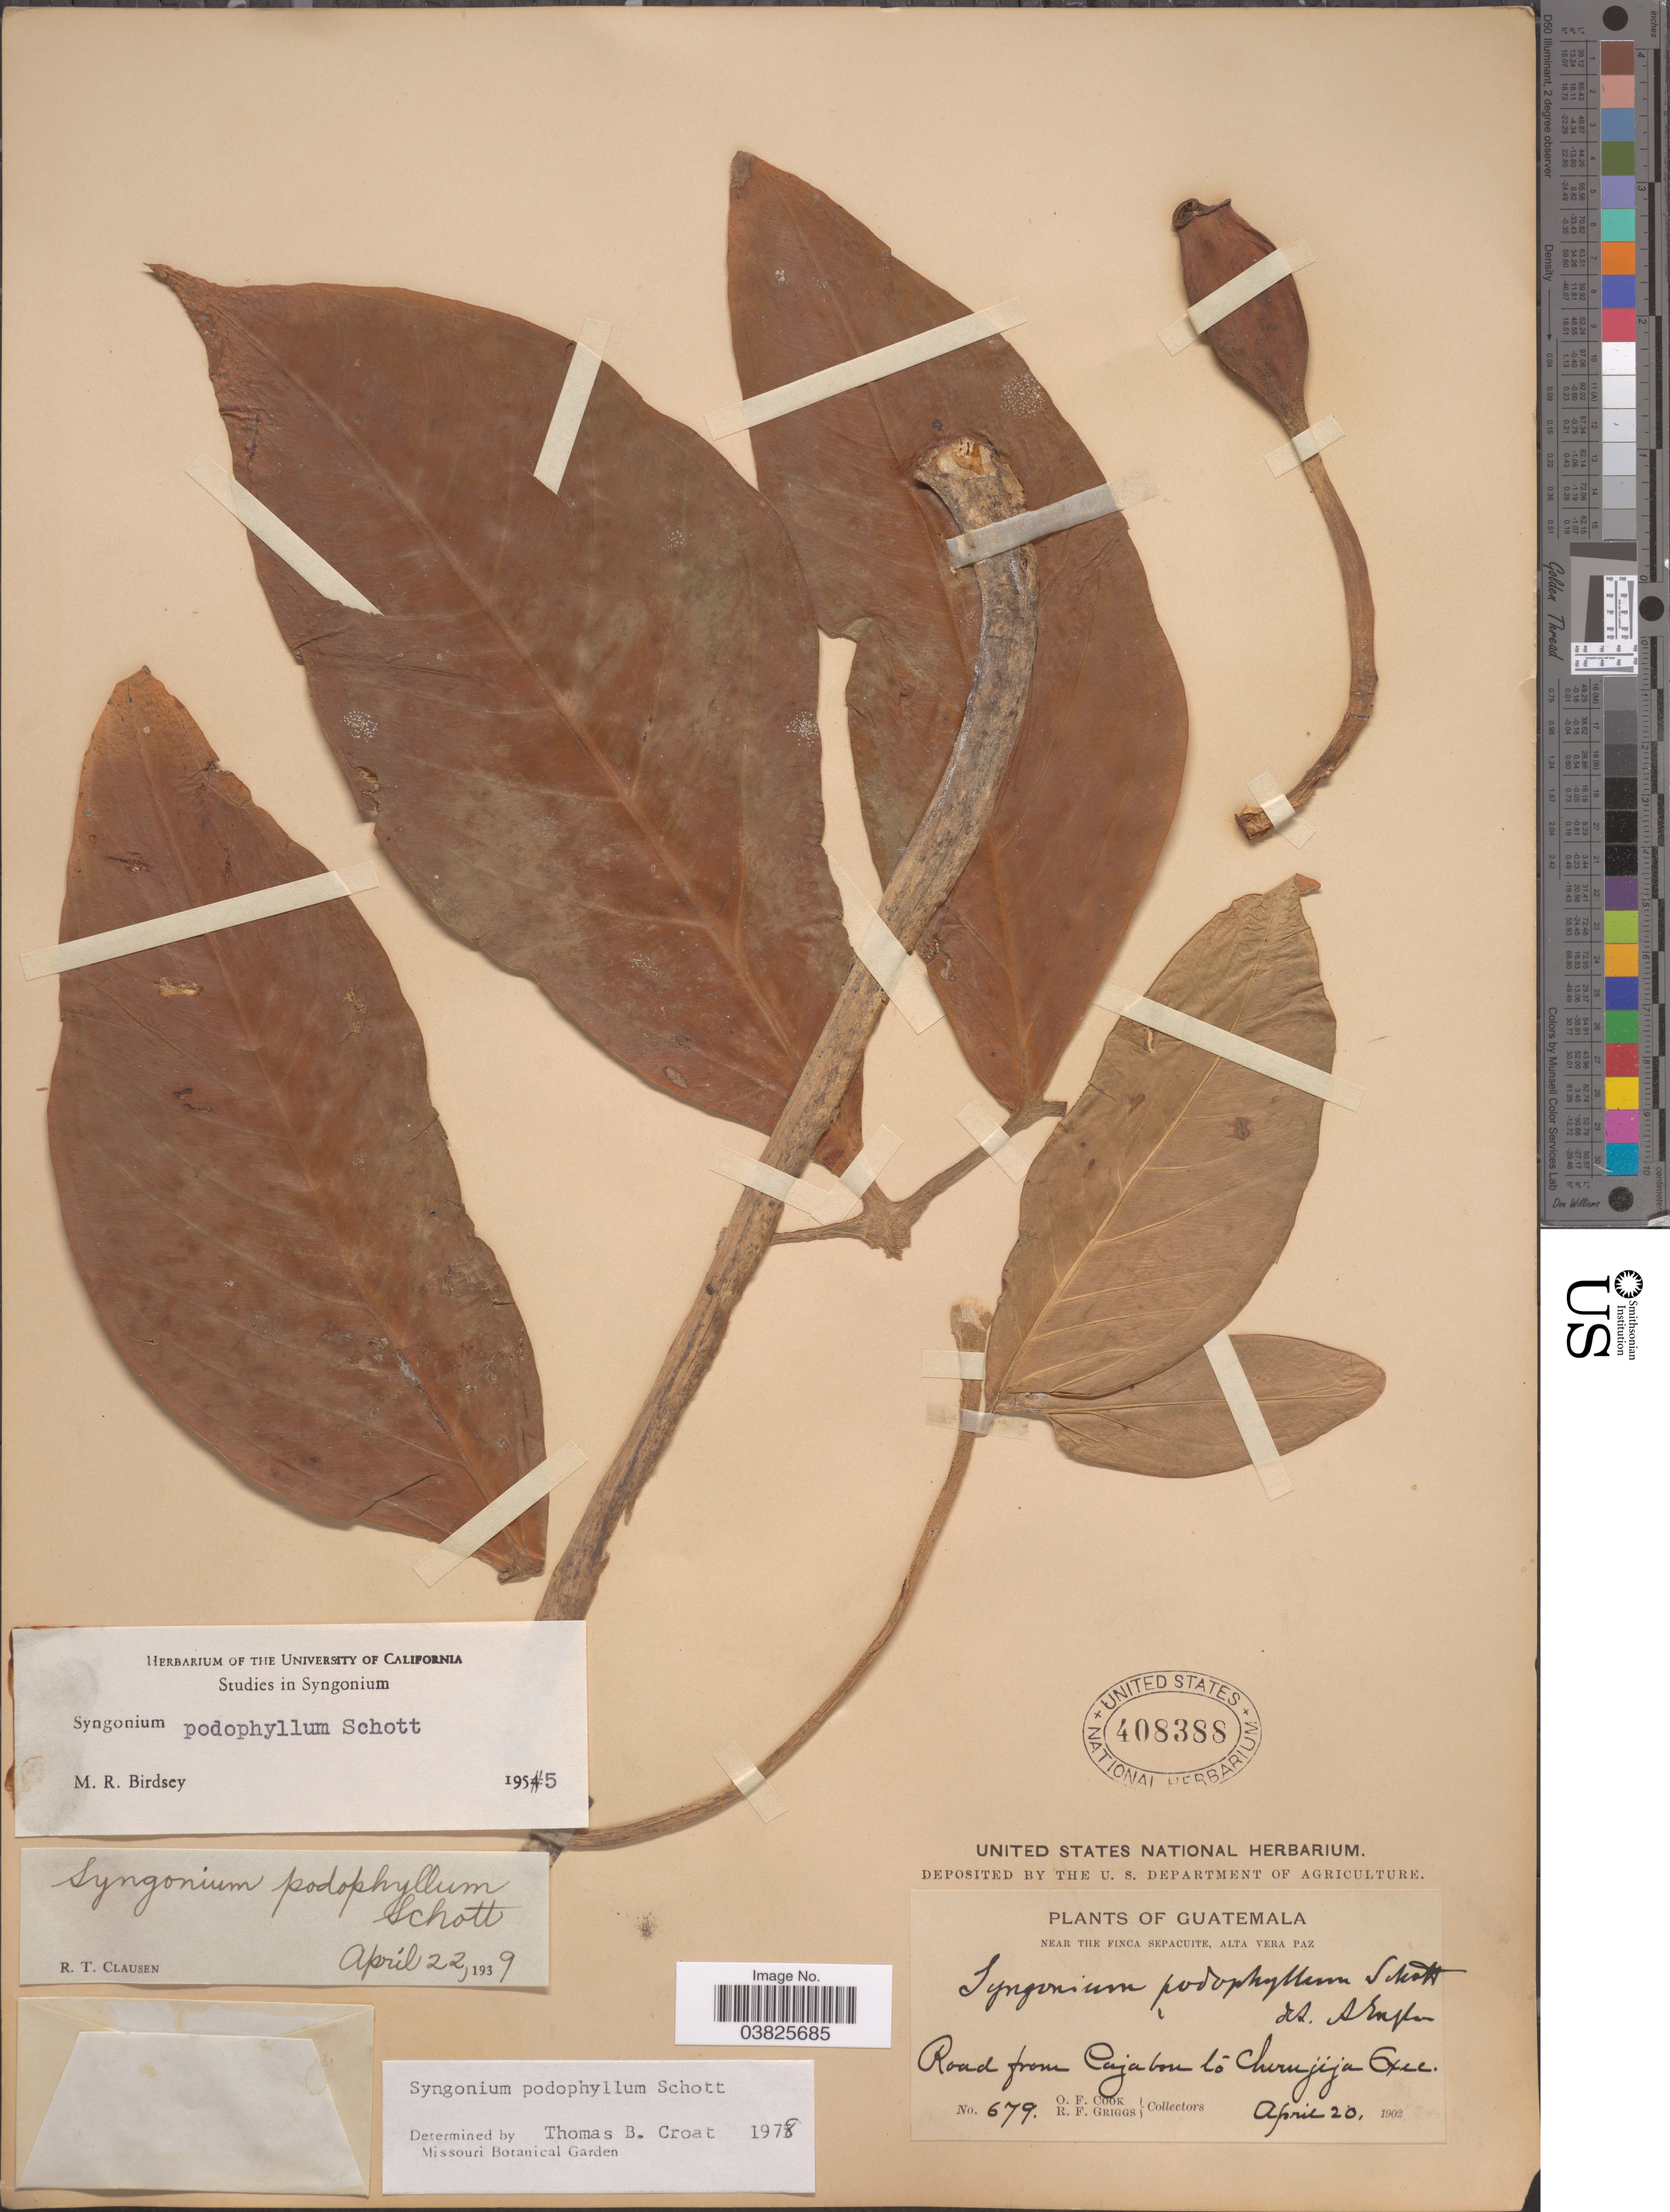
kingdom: Plantae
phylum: Tracheophyta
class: Liliopsida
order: Alismatales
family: Araceae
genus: Syngonium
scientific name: Syngonium podophyllum 'Lemon-Lime'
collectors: O. F. Cook & R. F. Griggs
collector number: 679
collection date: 1902-04-20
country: Guatemala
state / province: Alta Verapaz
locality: Near the Finca Sepacuite, Alta Vera Paz. Road from Cajabon to Chirujija Oxec.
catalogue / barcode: US 408388